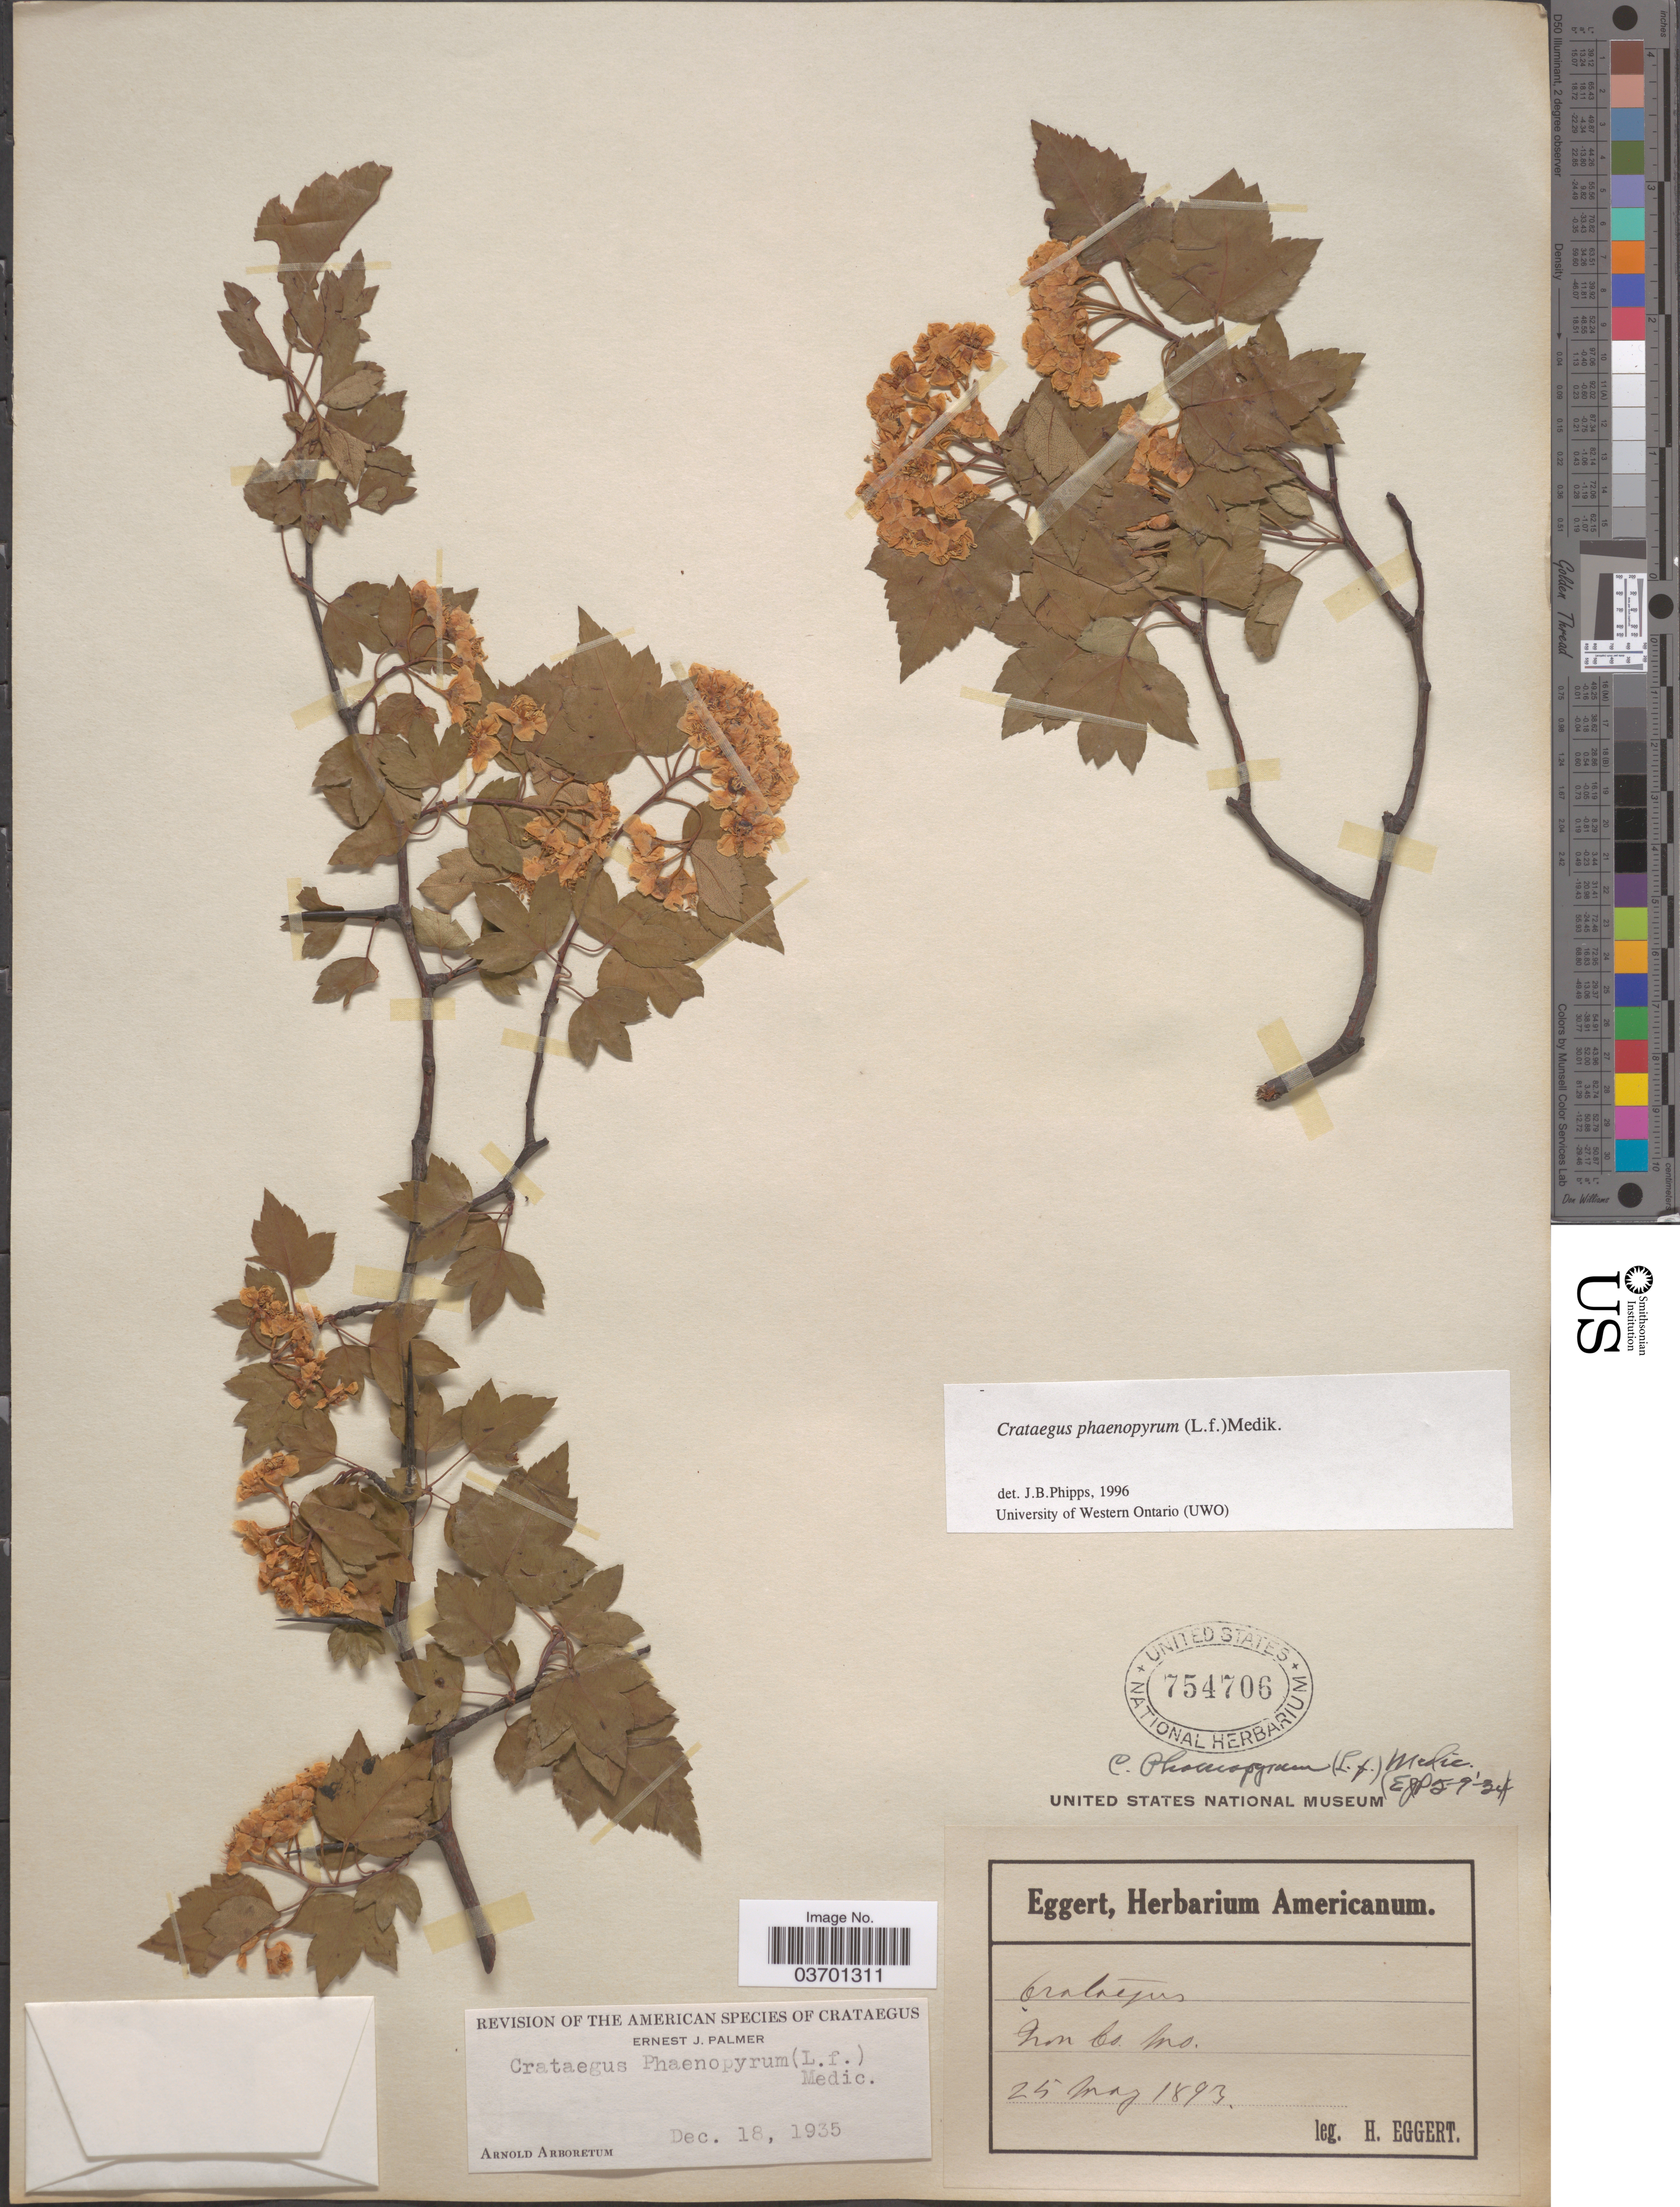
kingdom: Plantae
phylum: Tracheophyta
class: Magnoliopsida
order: Rosales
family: Rosaceae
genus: Crataegus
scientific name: Crataegus phaenopyrum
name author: (L. f.) Medik.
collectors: H. Eggert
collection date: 1893-05-25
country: United States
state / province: Missouri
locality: Iron Co.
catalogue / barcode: US 754706